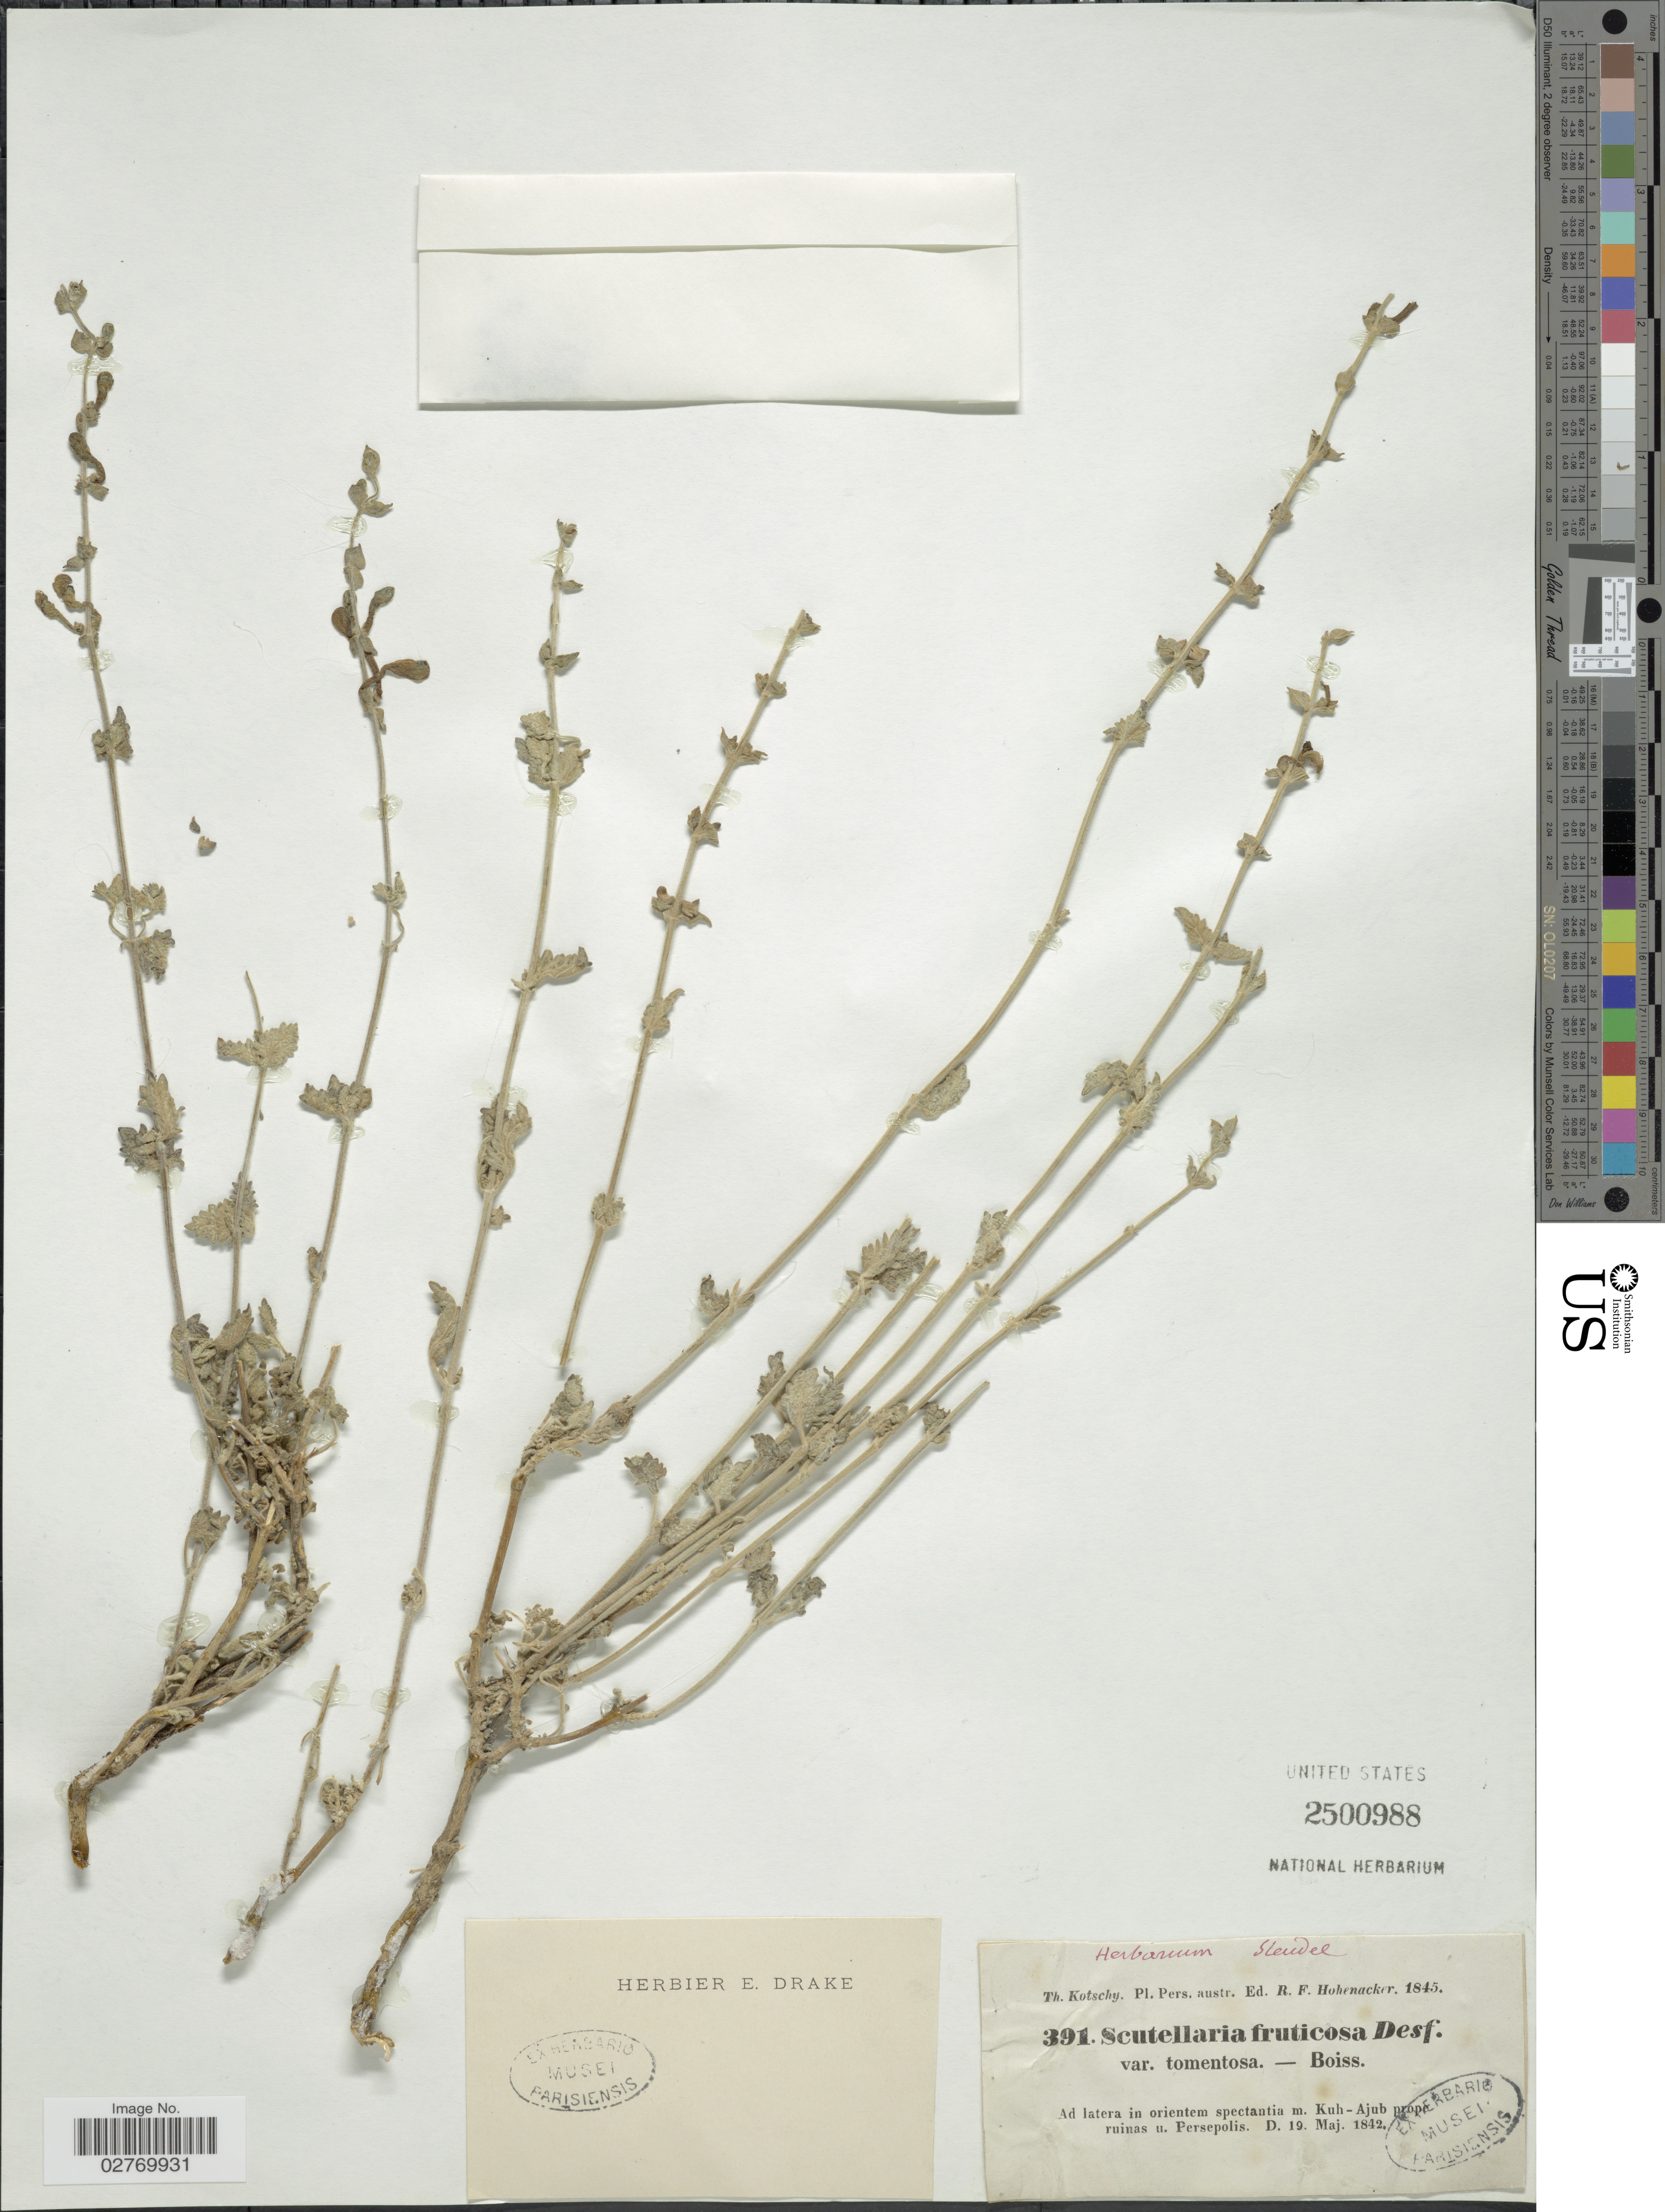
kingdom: Plantae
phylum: Tracheophyta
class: Magnoliopsida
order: Lamiales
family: Lamiaceae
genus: Scutellaria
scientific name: Scutellaria fruticosa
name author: P. Willemet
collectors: K. G. Kotschy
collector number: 391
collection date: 1842-05-19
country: Iran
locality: Pers. austr. Ad latera in orientem spectantia m. Kuh-Ajub prope ruinas u. Persepolis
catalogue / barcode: US 2500988